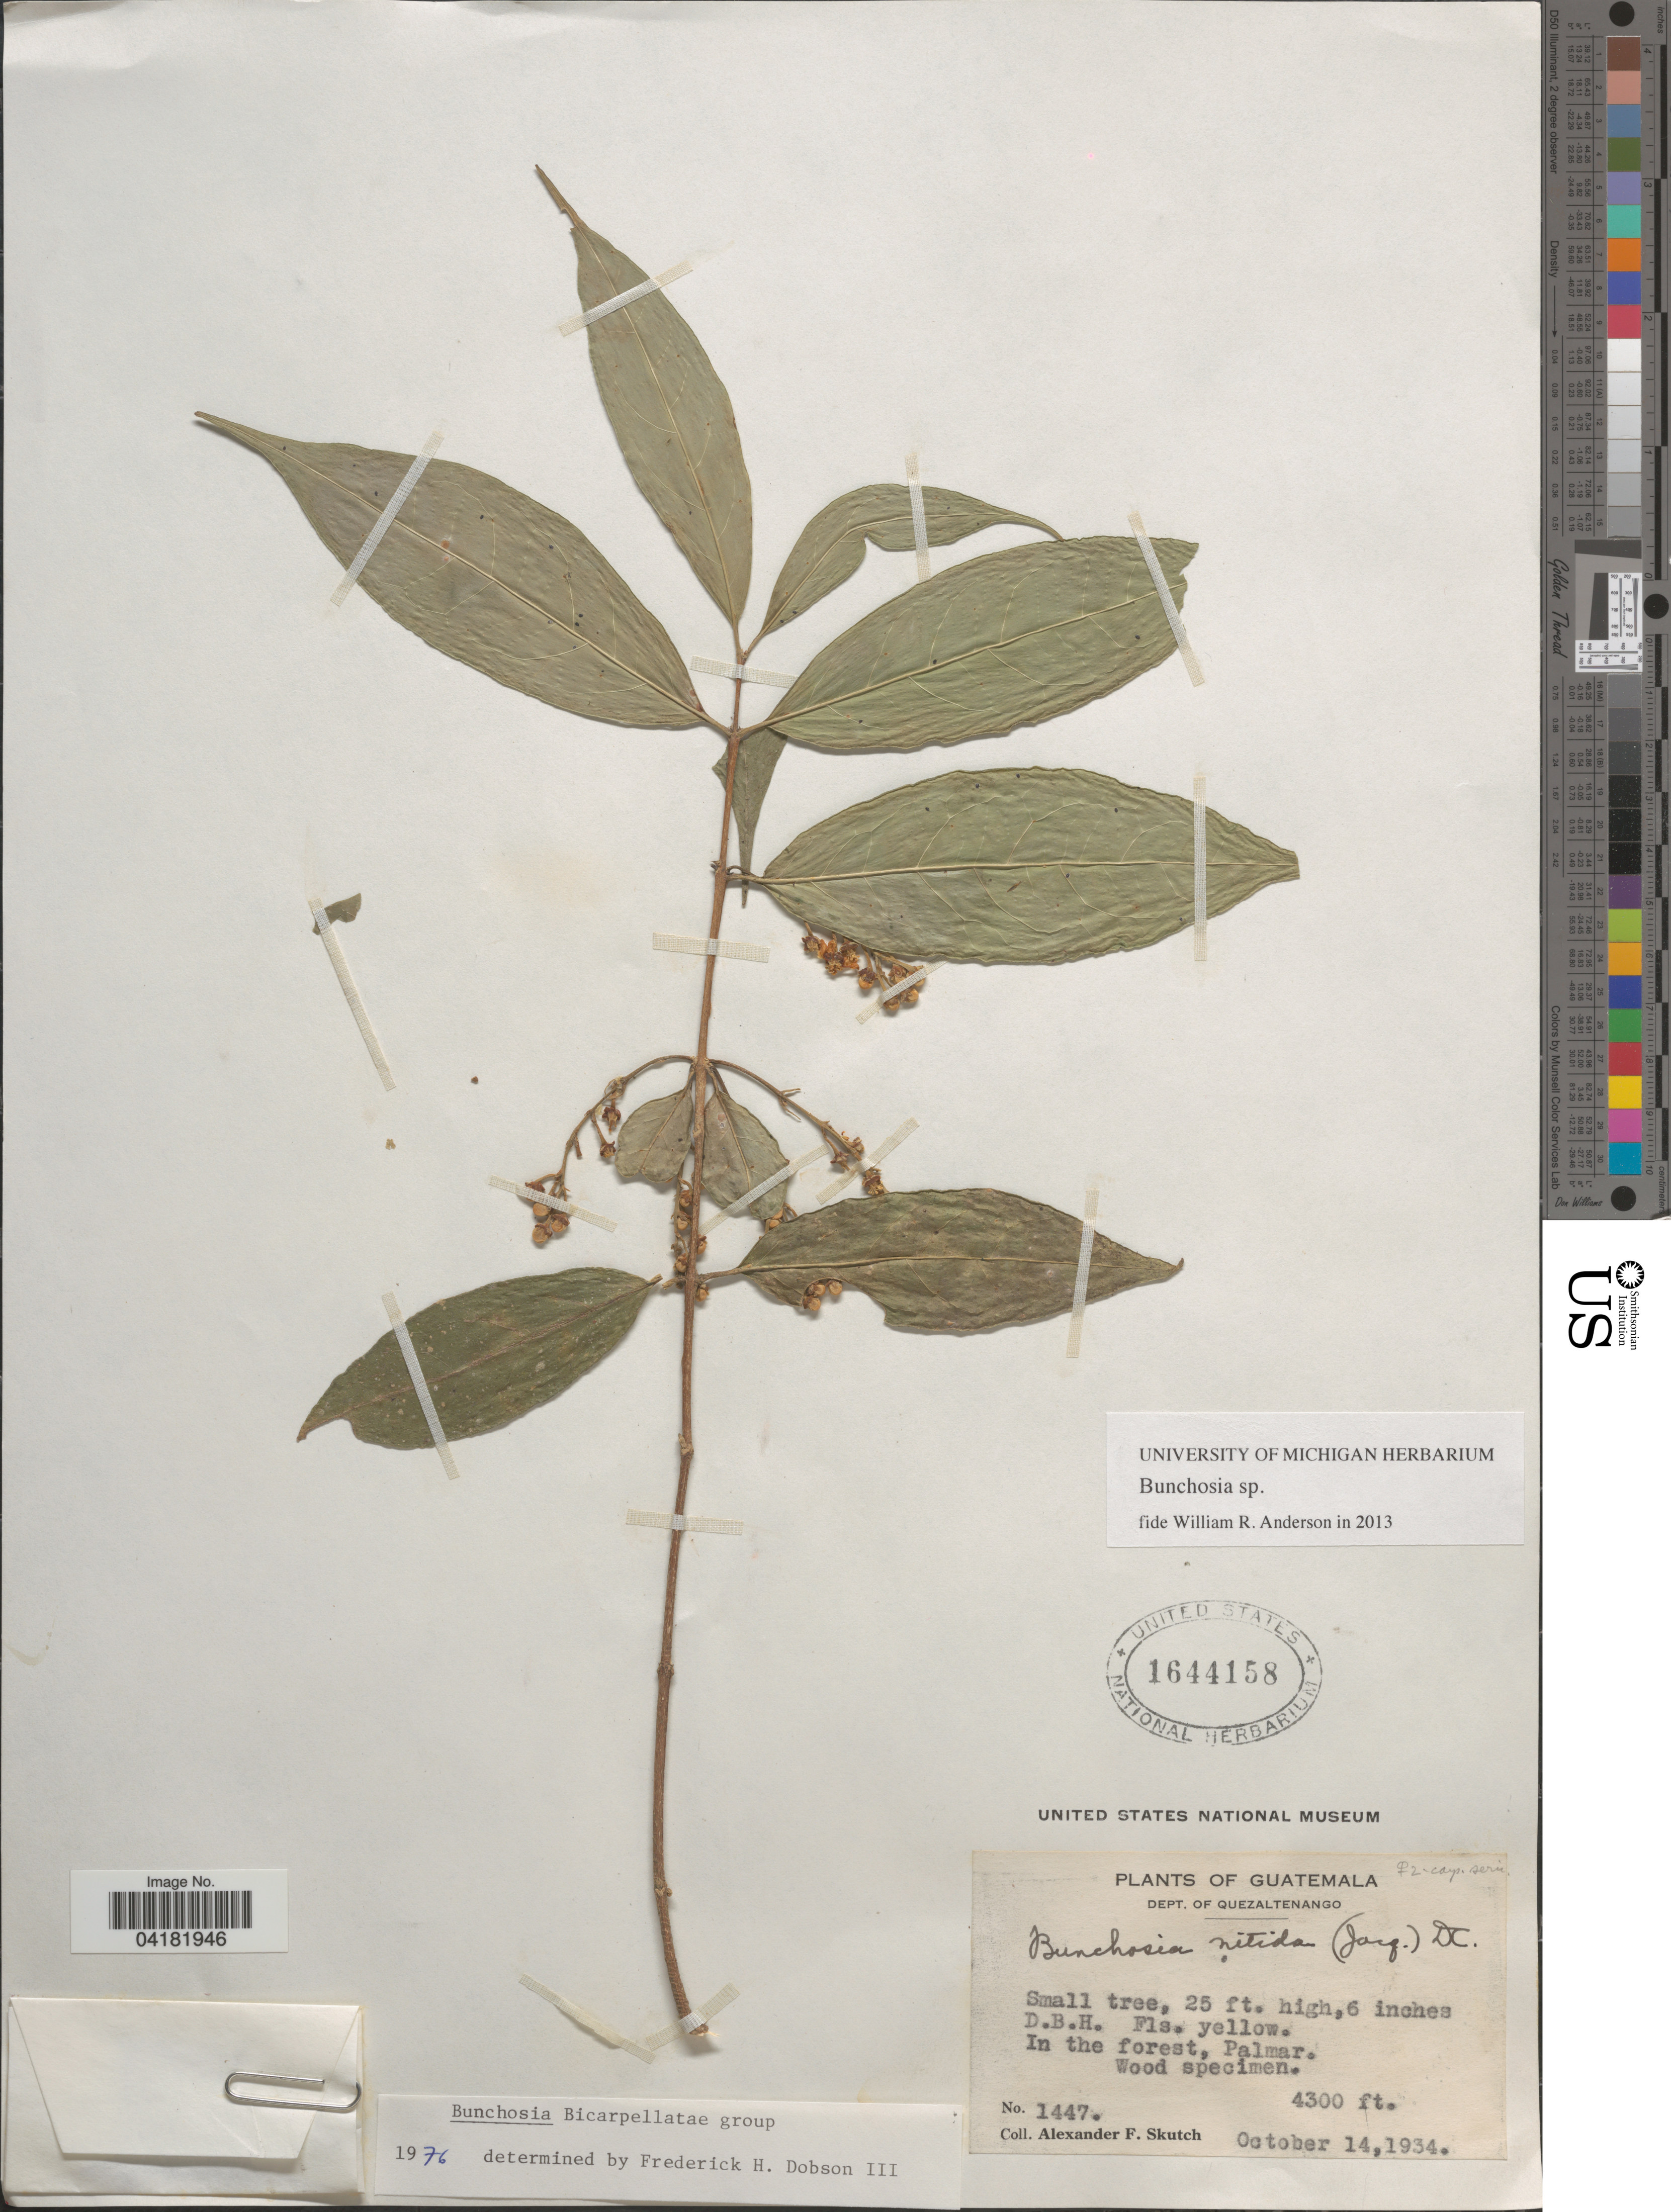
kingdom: Plantae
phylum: Tracheophyta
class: Magnoliopsida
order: Malpighiales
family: Malpighiaceae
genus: Bunchosia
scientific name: Bunchosia sp.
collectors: A. F. Skutch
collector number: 1447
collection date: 1934-10-14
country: Guatemala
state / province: Quetzaltenango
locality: Dept. of Quezaltenango.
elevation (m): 1311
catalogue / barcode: US 1644158